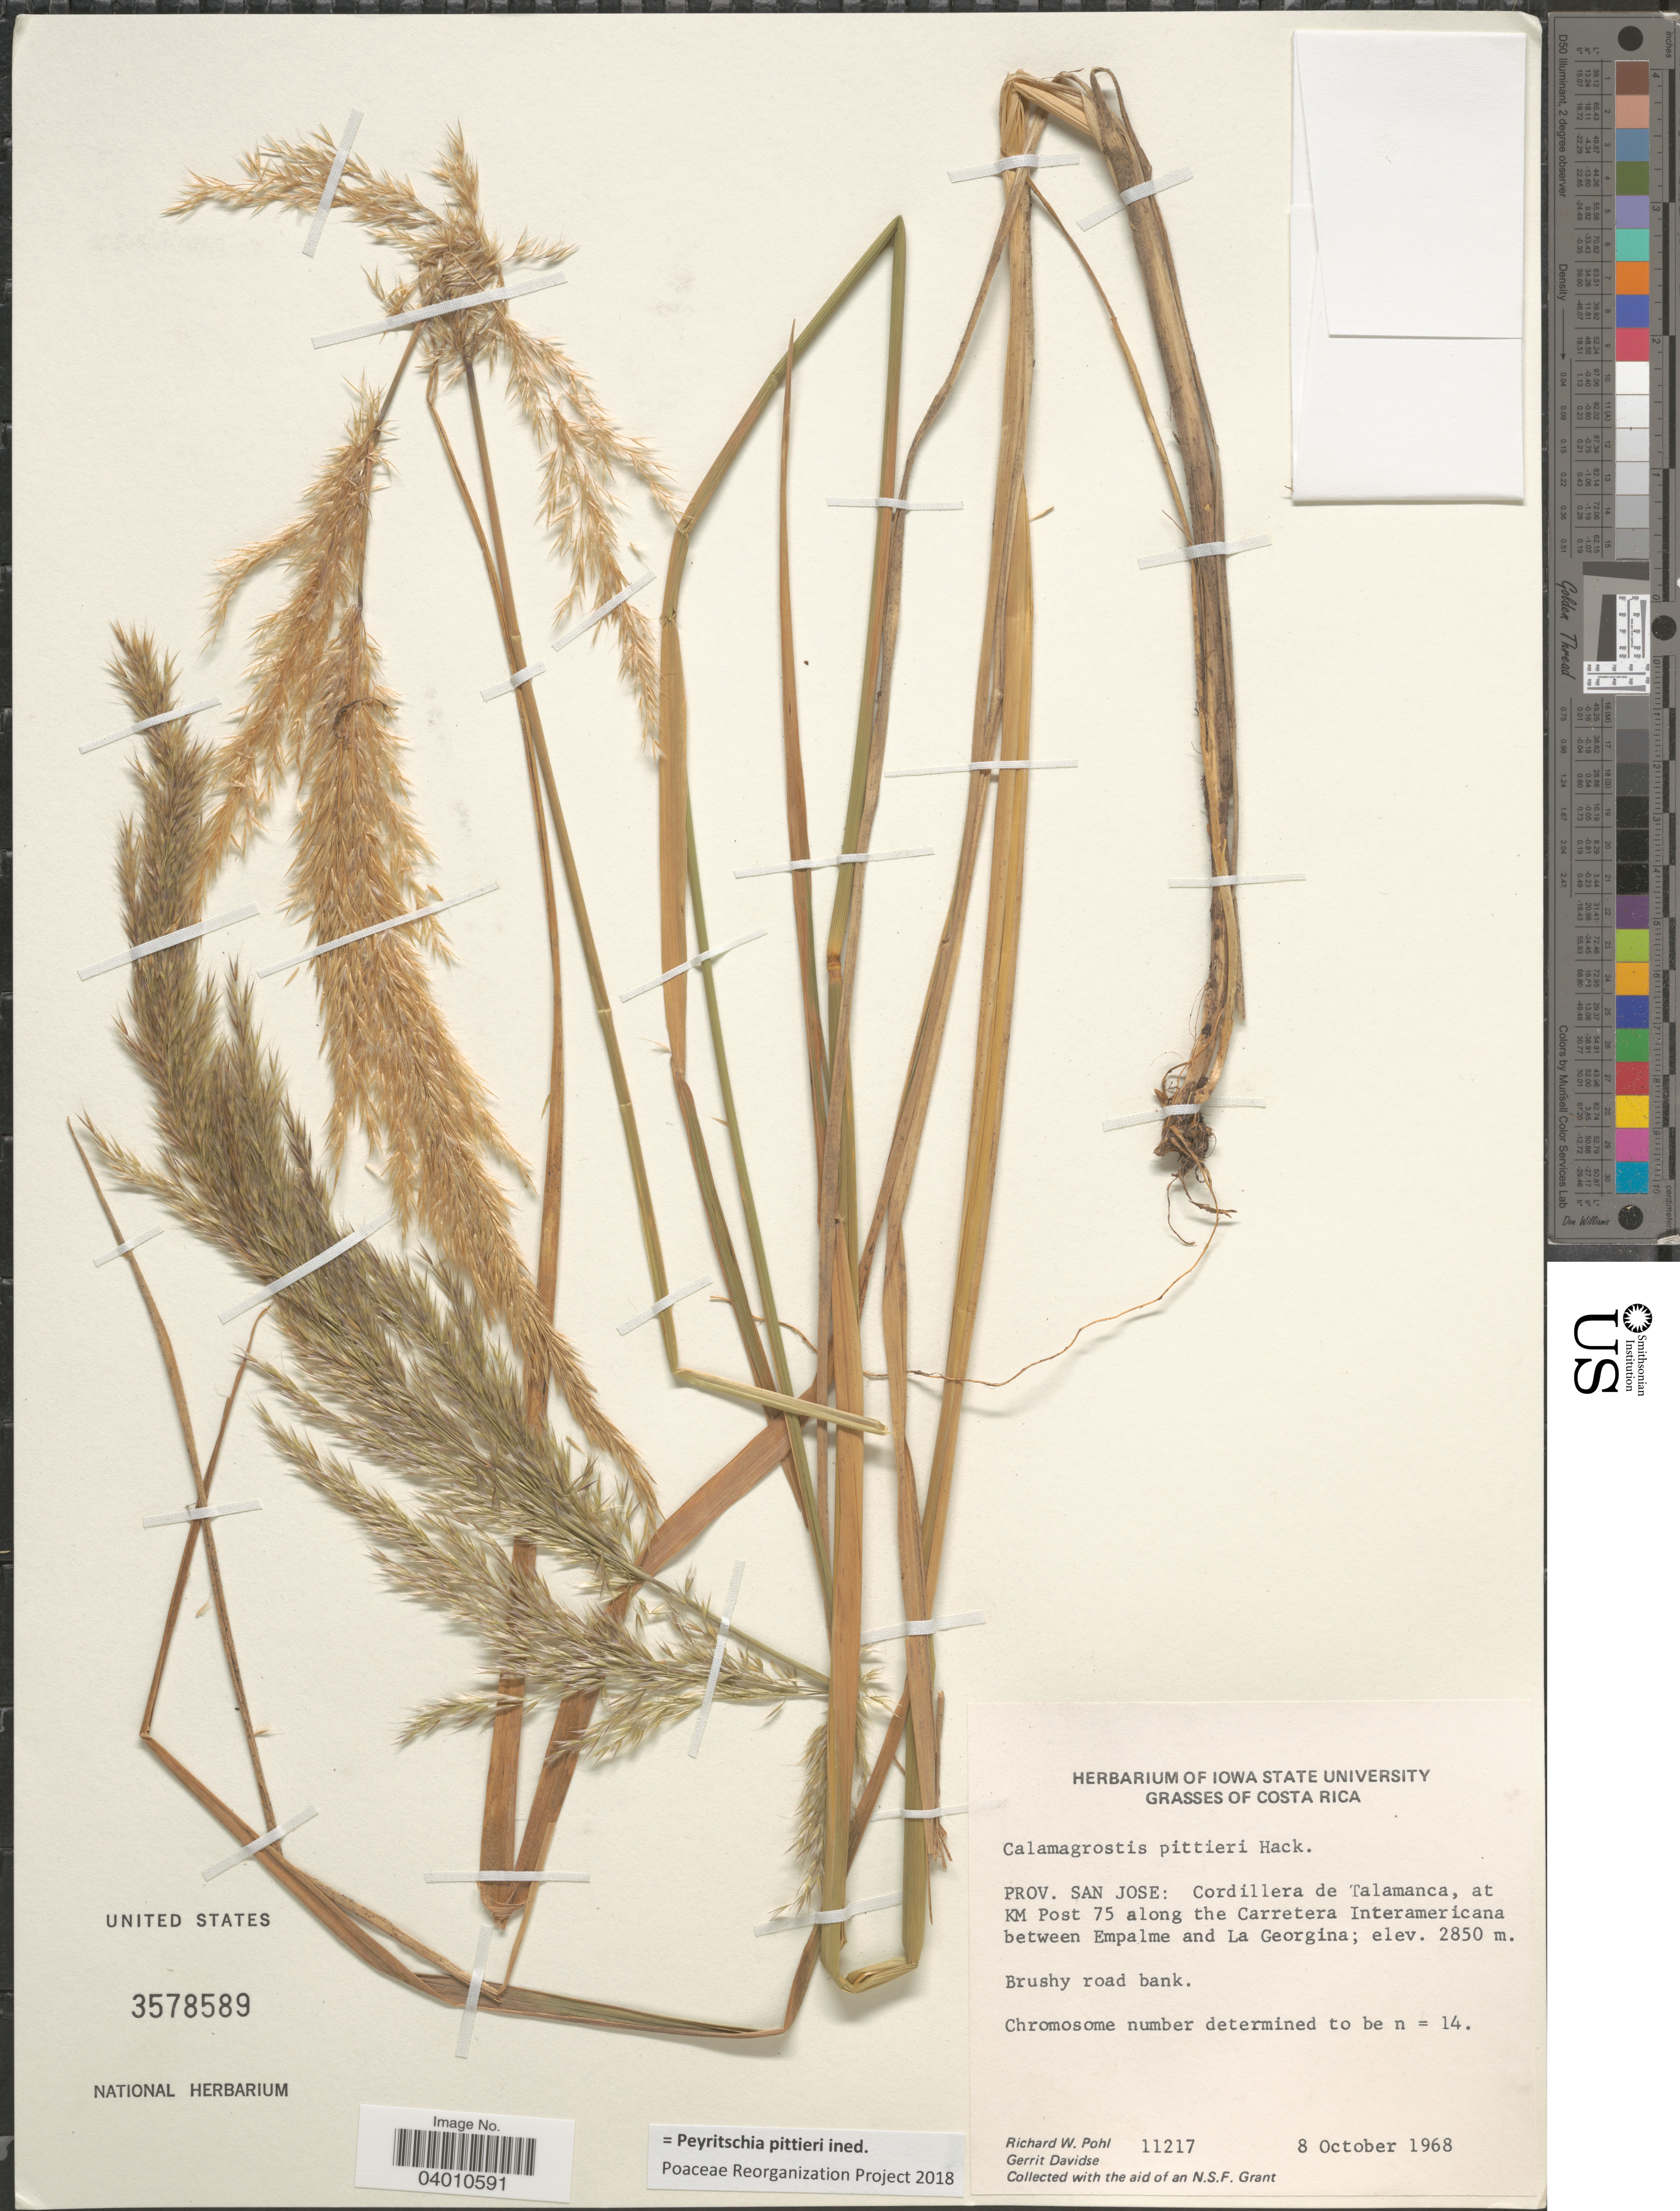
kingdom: Plantae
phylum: Tracheophyta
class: Liliopsida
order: Poales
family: Poaceae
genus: Peyritschia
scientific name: Peyritschia pittieri ined.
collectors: R. W. Pohl & G. Davidse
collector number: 11217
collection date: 1968-10-08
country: Costa Rica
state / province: San José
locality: Cordillera de Talamanca, at KM Post 75 along the Carretera Interamericana between Empalme and La Georgina.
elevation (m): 2850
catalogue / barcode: US 3578589